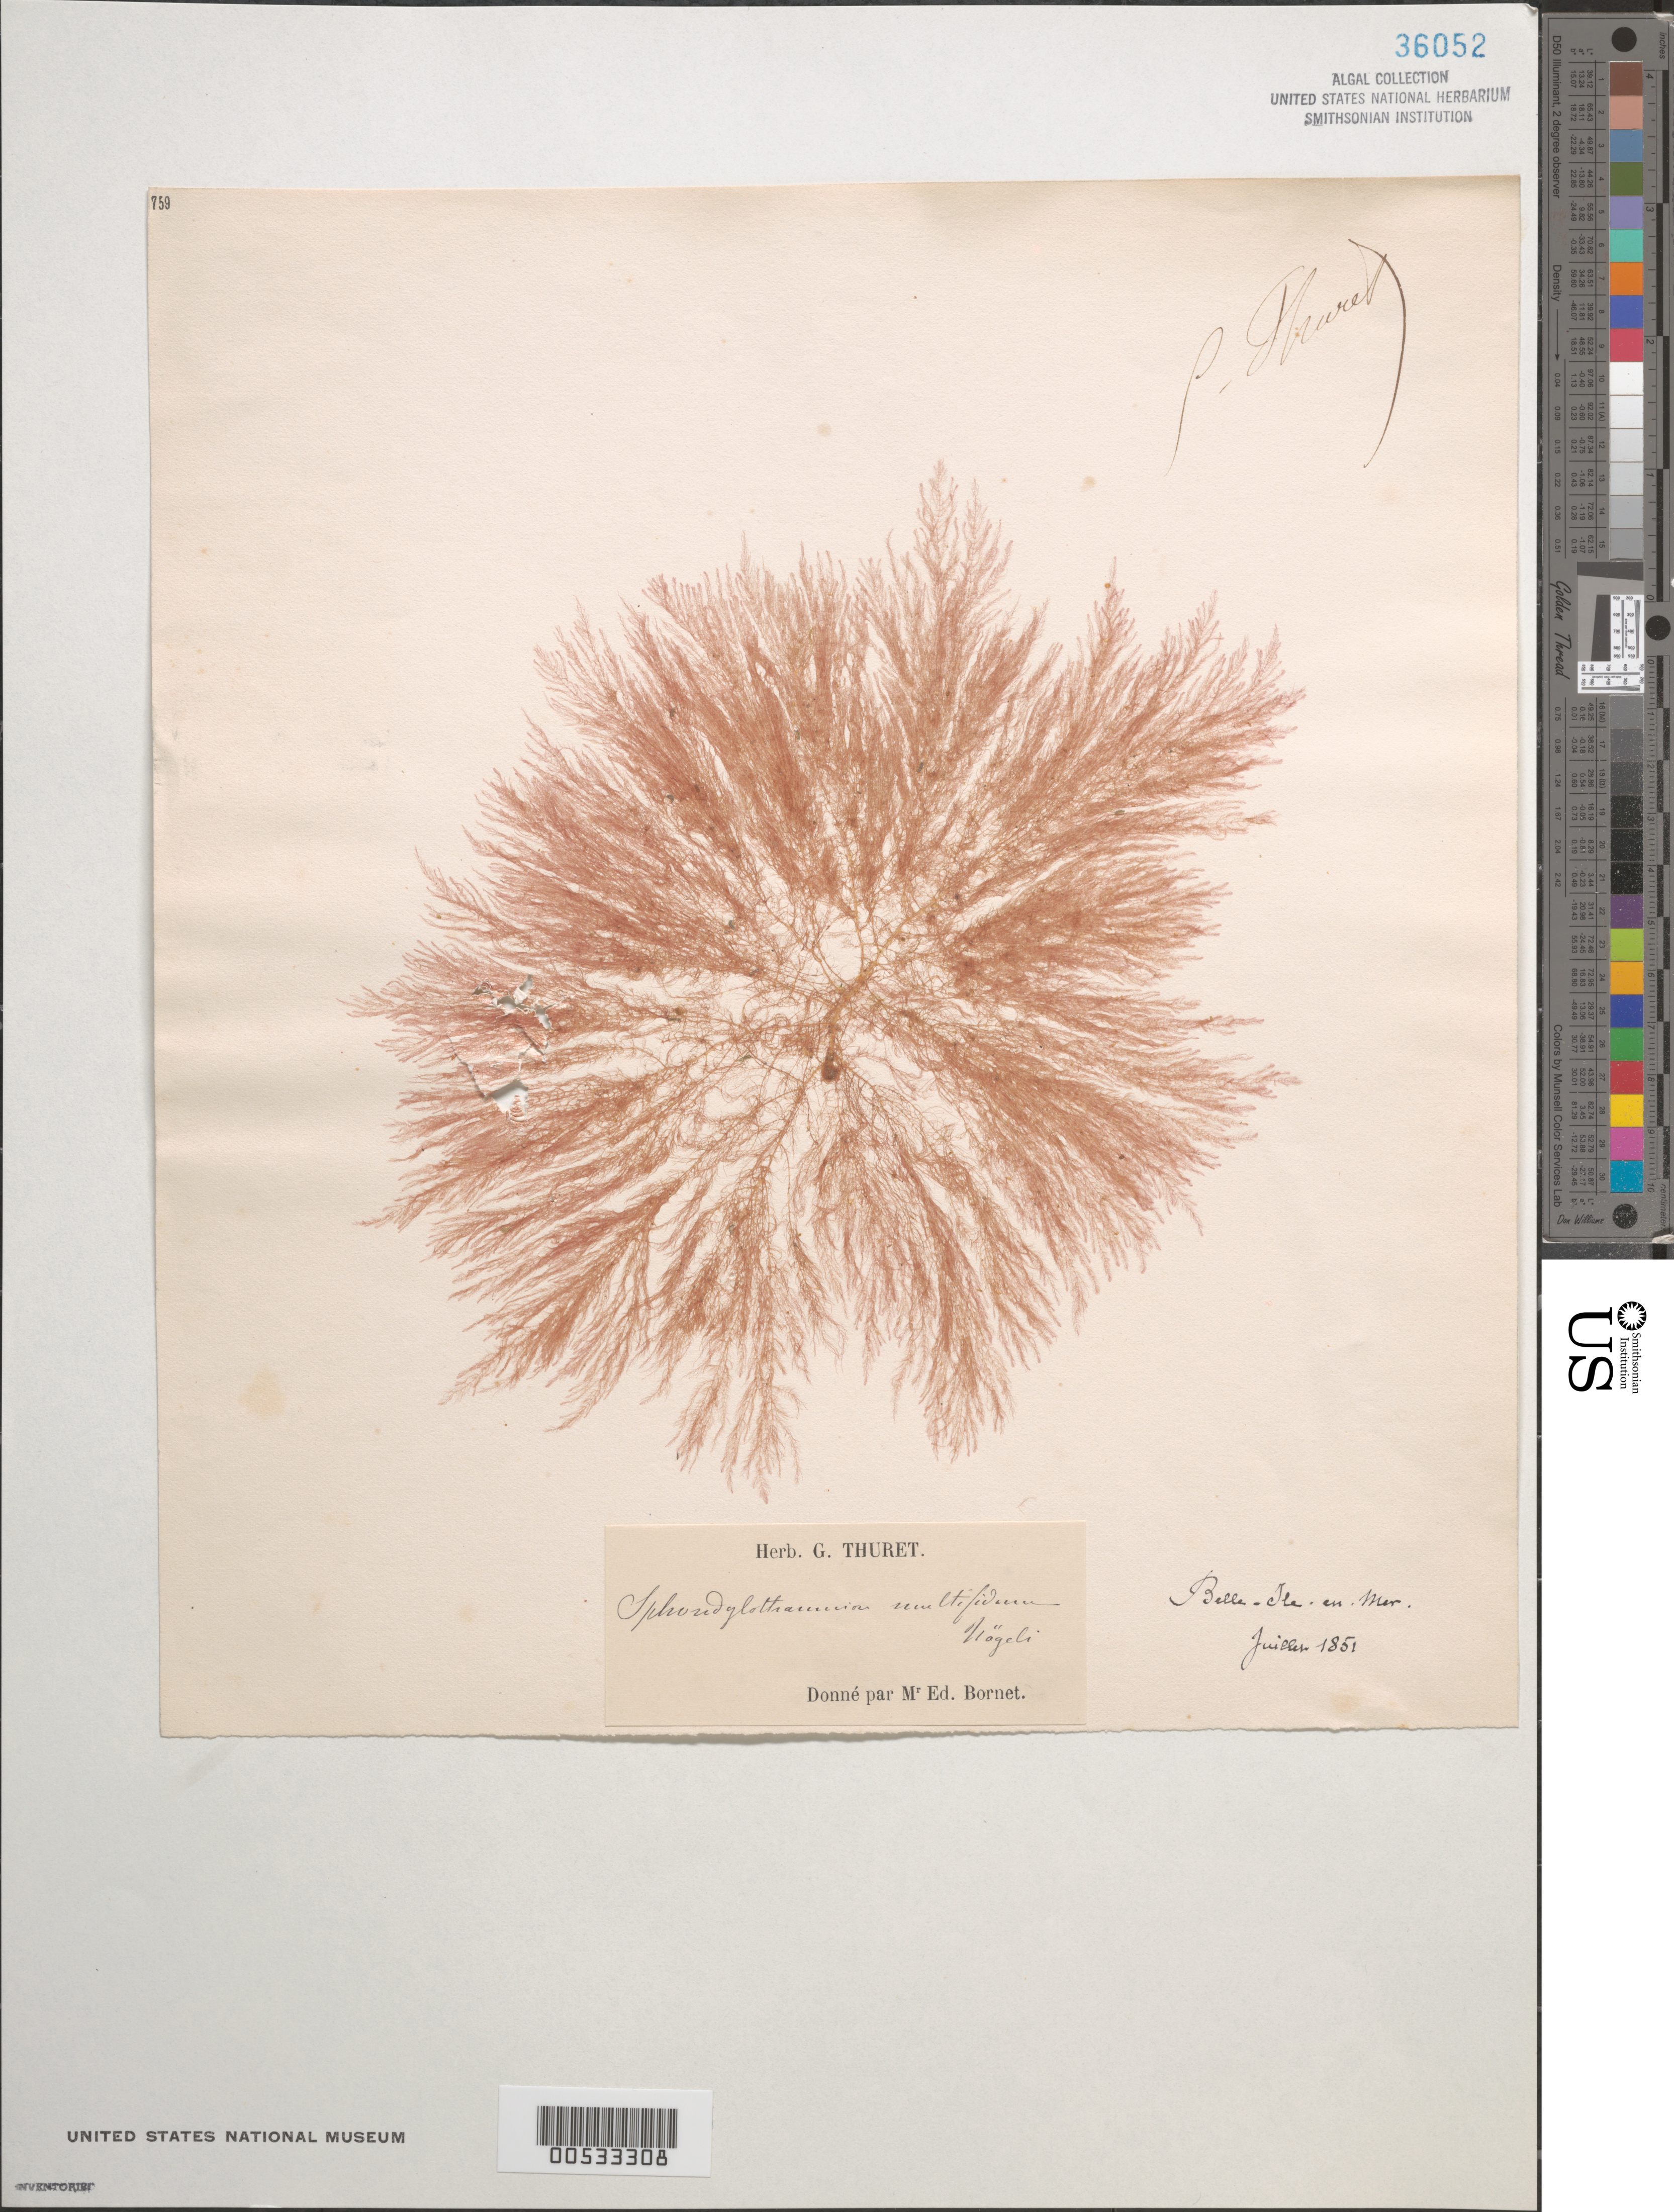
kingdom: Plantae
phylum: Rhodophyta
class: Florideophyceae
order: Ceramiales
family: Wrangeliaceae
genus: Sphondylothamnion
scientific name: Sphondylothamnion multifidum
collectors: G. A. Thuret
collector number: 759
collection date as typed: Jul 1851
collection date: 1851-07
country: France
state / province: Bretagne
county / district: Morbihan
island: Belle-Ile-en-Mer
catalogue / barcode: US 36052